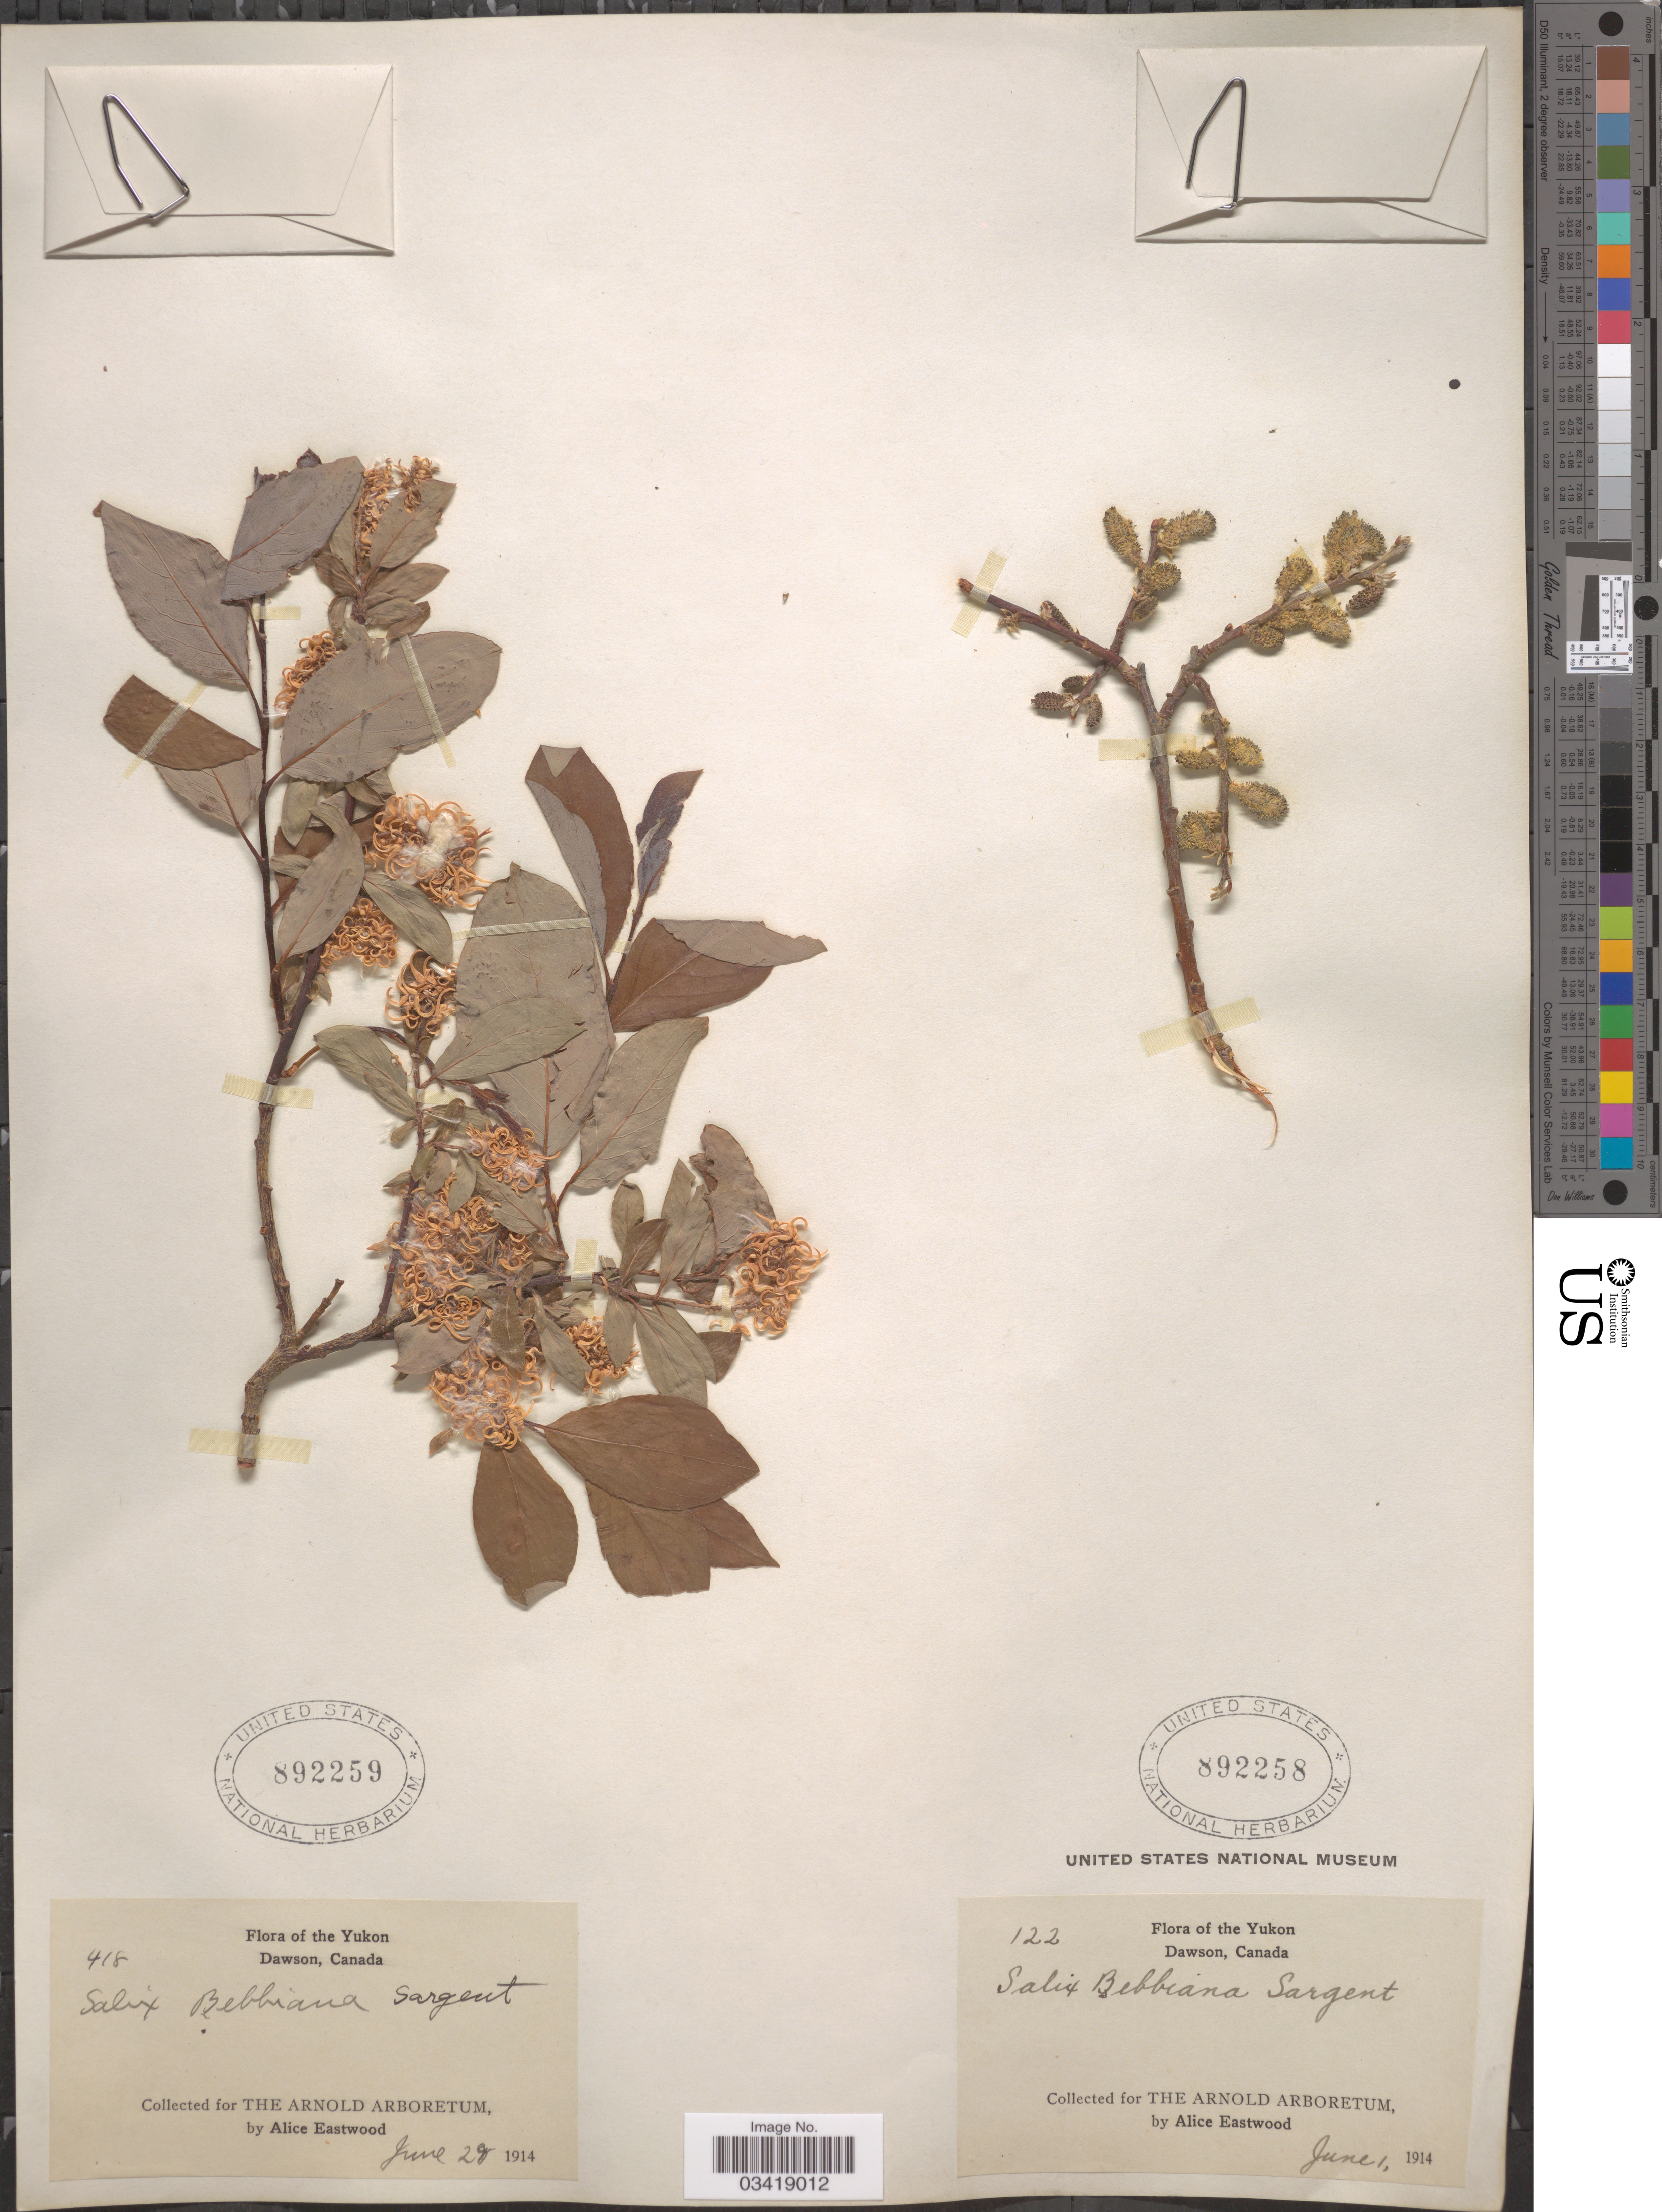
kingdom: Plantae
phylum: Tracheophyta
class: Magnoliopsida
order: Malpighiales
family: Salicaceae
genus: Salix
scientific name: Salix bebbiana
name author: Sarg.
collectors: A. Eastwood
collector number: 122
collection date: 1914-06-01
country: Canada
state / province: Yukon Territory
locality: Yukon. Dawson.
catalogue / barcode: US 892258